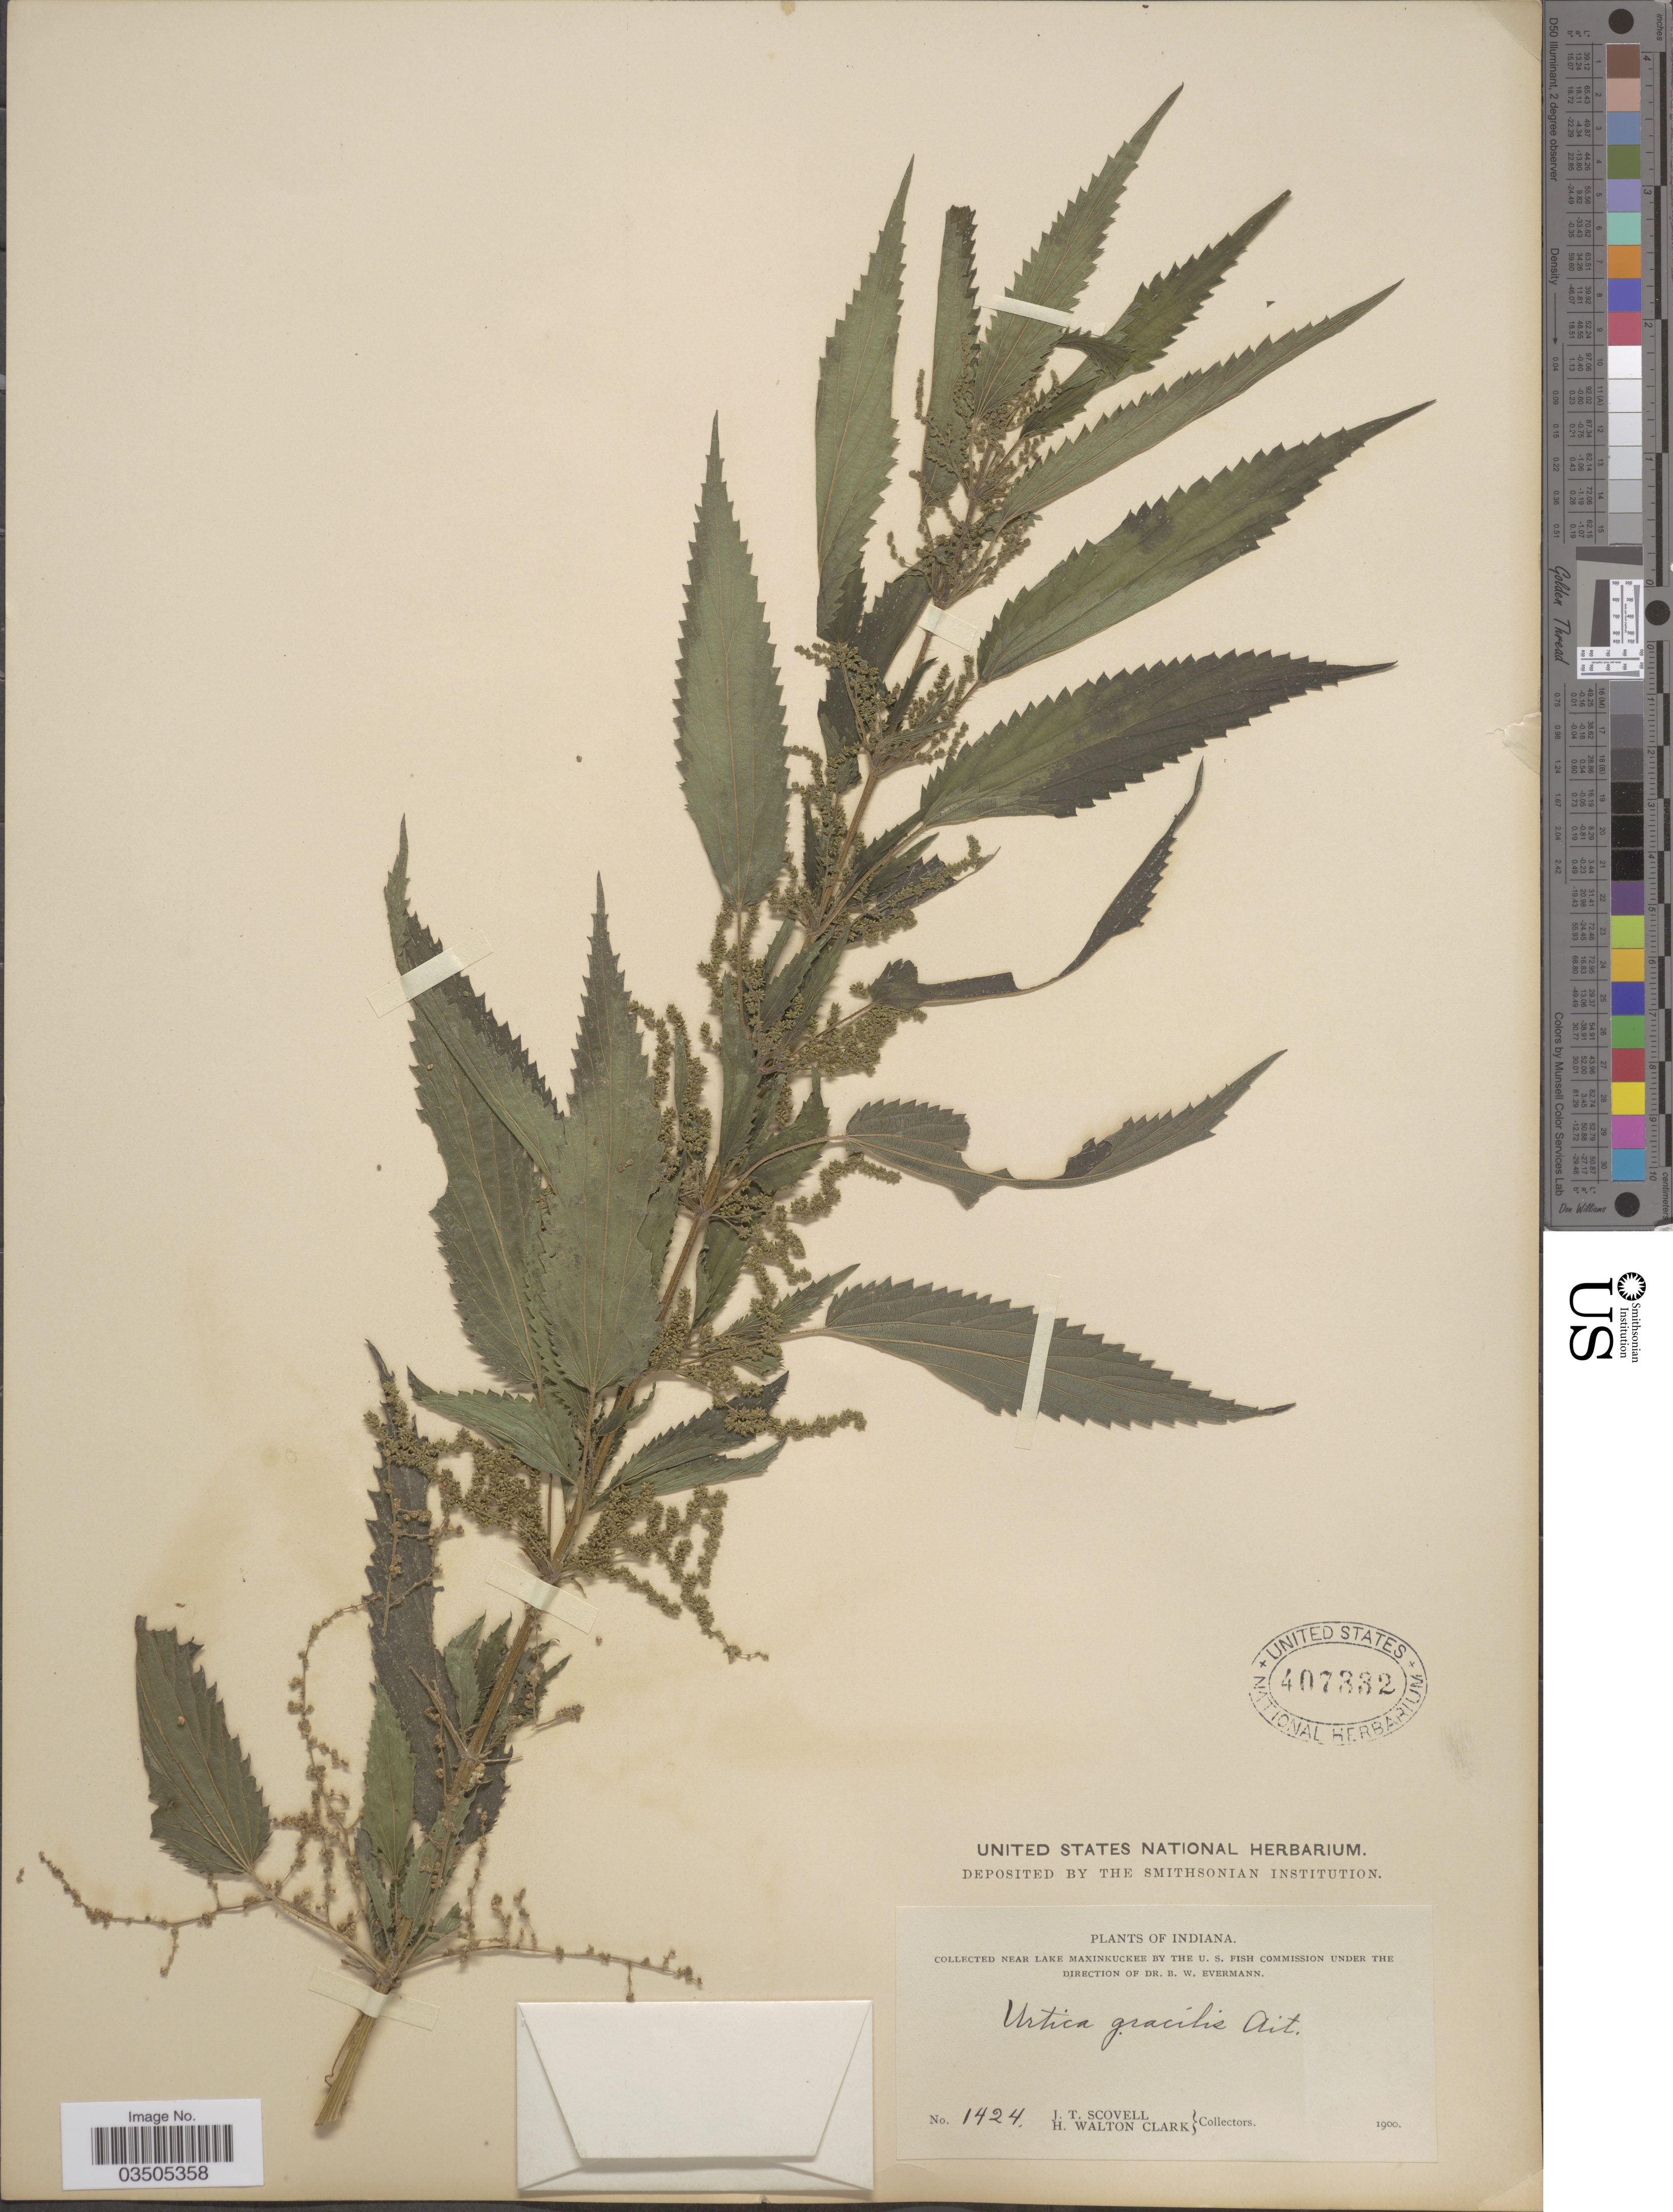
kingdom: Plantae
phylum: Tracheophyta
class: Magnoliopsida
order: Rosales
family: Urticaceae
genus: Urtica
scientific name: Urtica dioica subsp. gracilis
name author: L.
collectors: J. T. Scovell & H. W. Clark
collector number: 1424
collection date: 1900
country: United States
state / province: Indiana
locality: Near Lake Maxinkuckee.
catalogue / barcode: US 407332